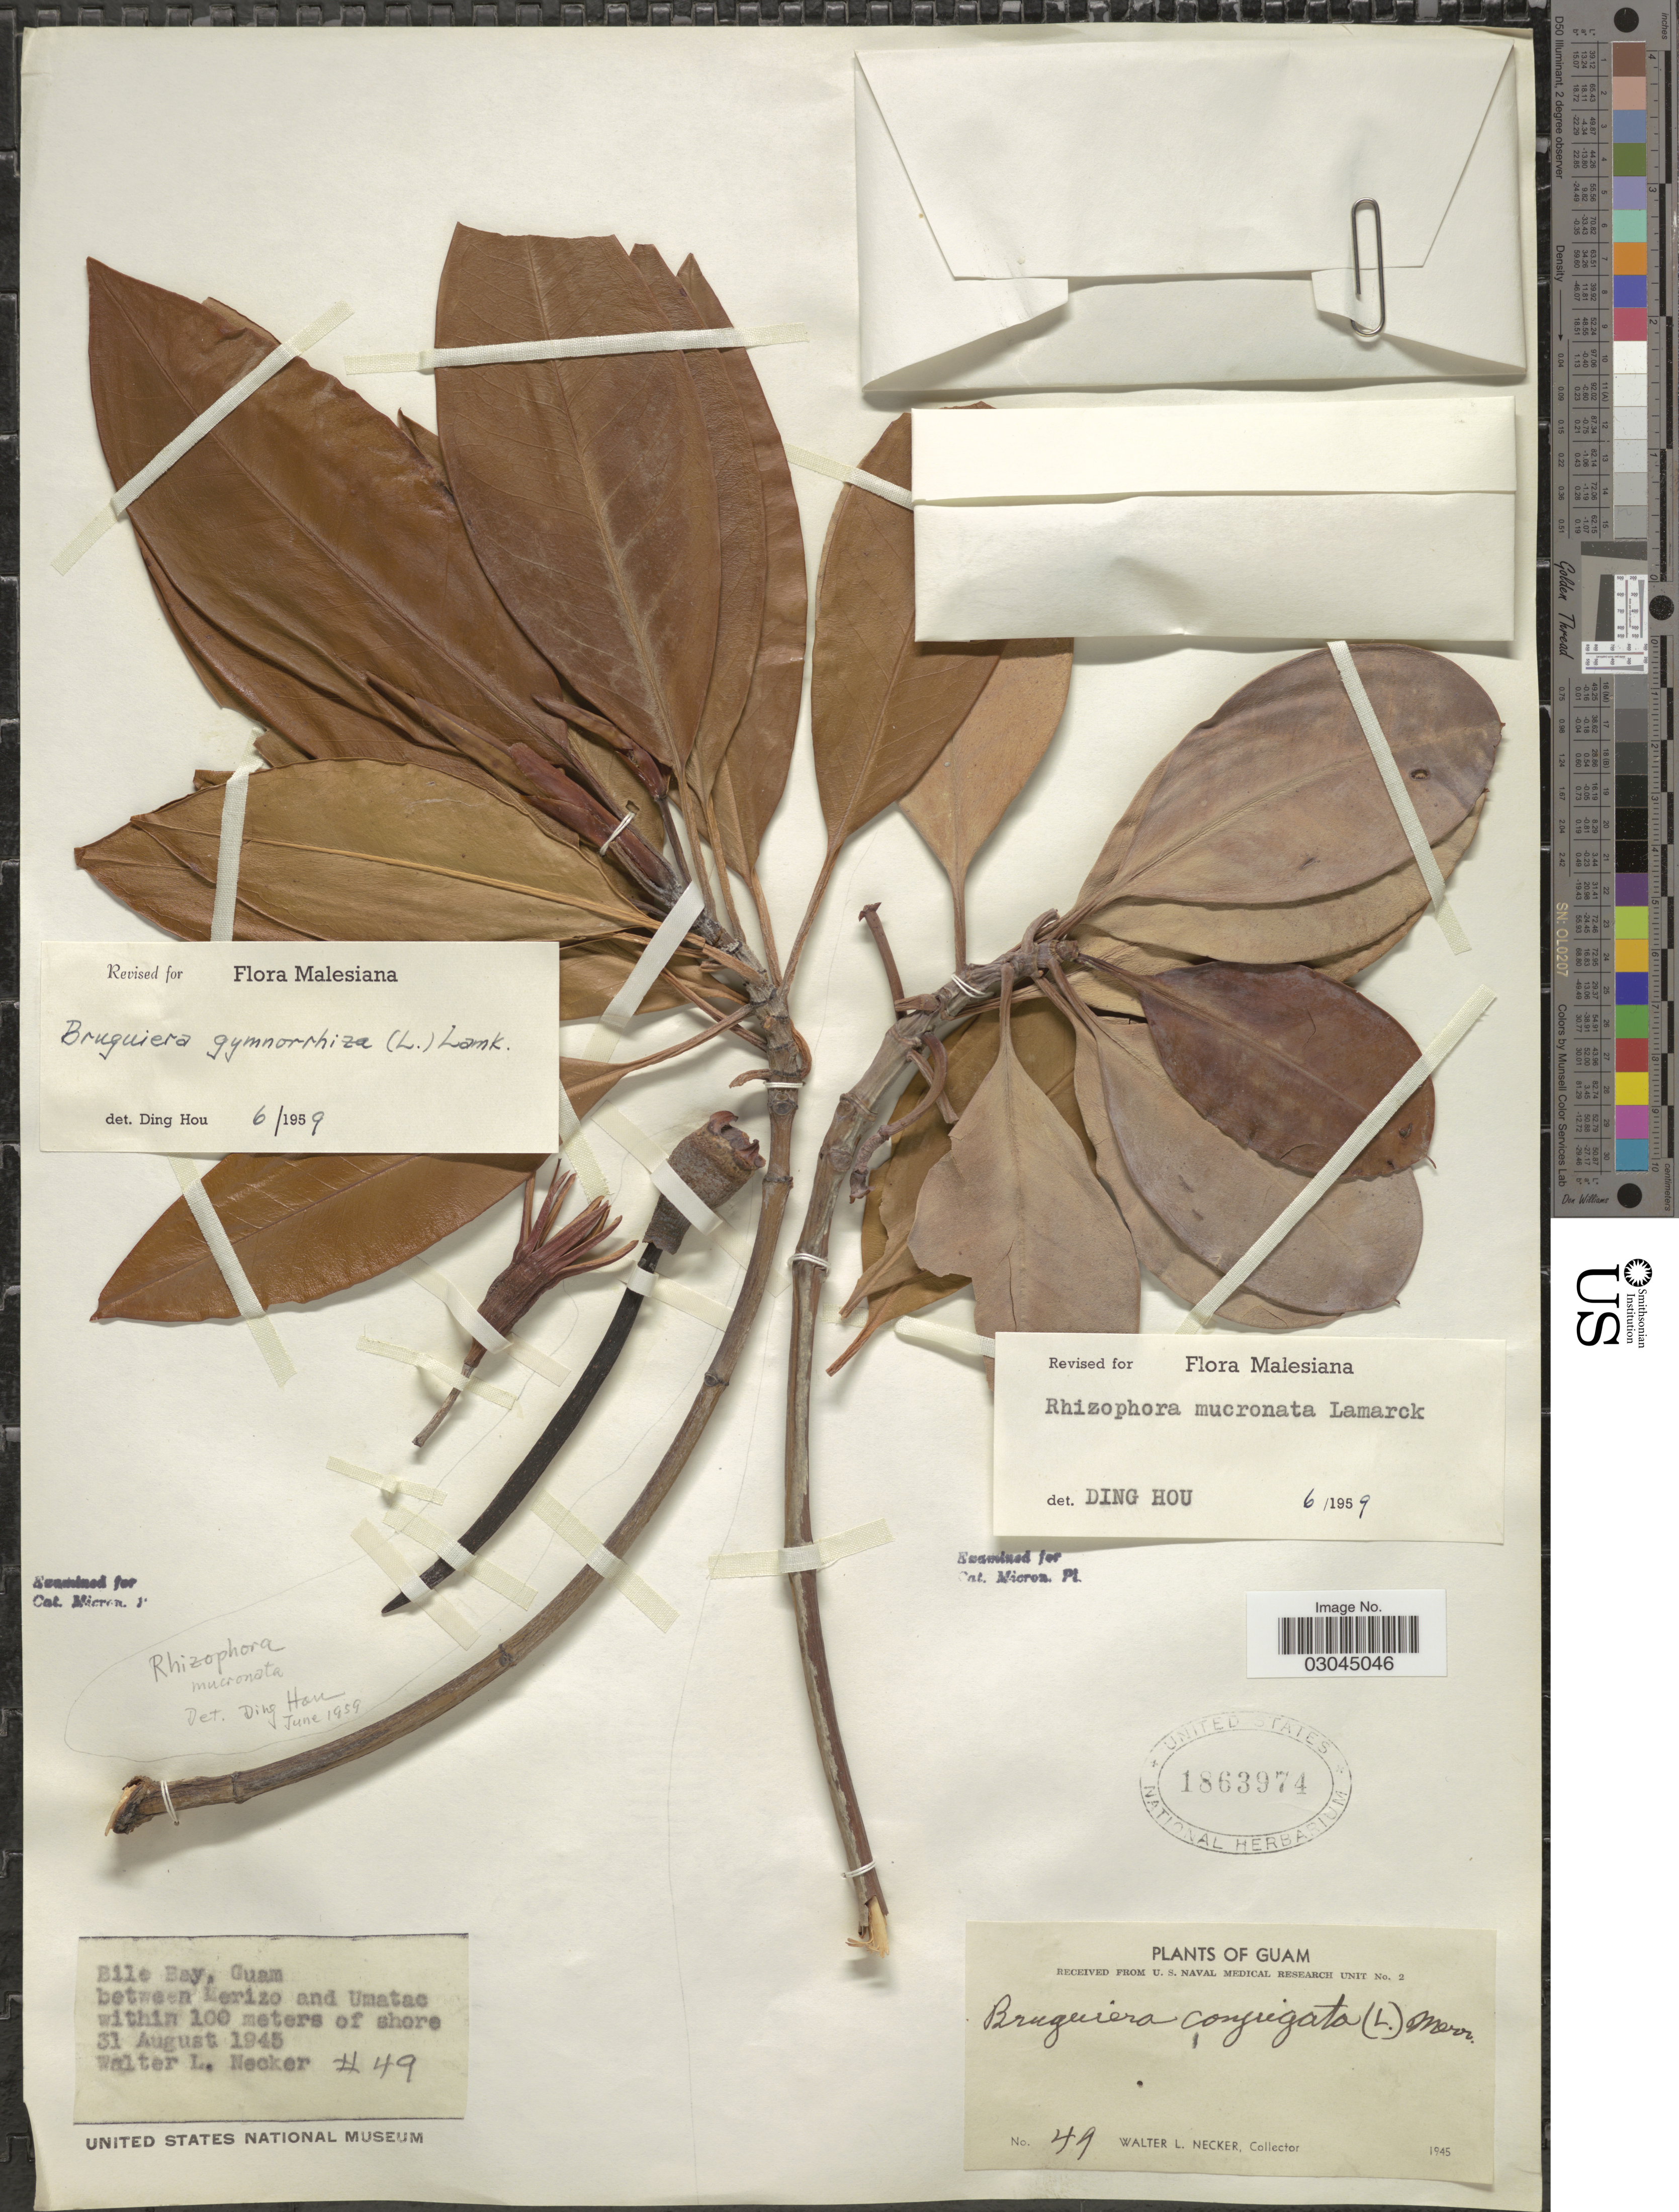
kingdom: Plantae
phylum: Tracheophyta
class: Magnoliopsida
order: Malpighiales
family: Rhizophoraceae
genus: Bruguiera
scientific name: Bruguiera gymnorhiza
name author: (L.) Savigny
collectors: W. L. Necker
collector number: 49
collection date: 1945-08-31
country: Guam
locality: Bile Bay, Guam, between Merizo and Umatac within 100 meters of shore.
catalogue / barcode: US 1863974